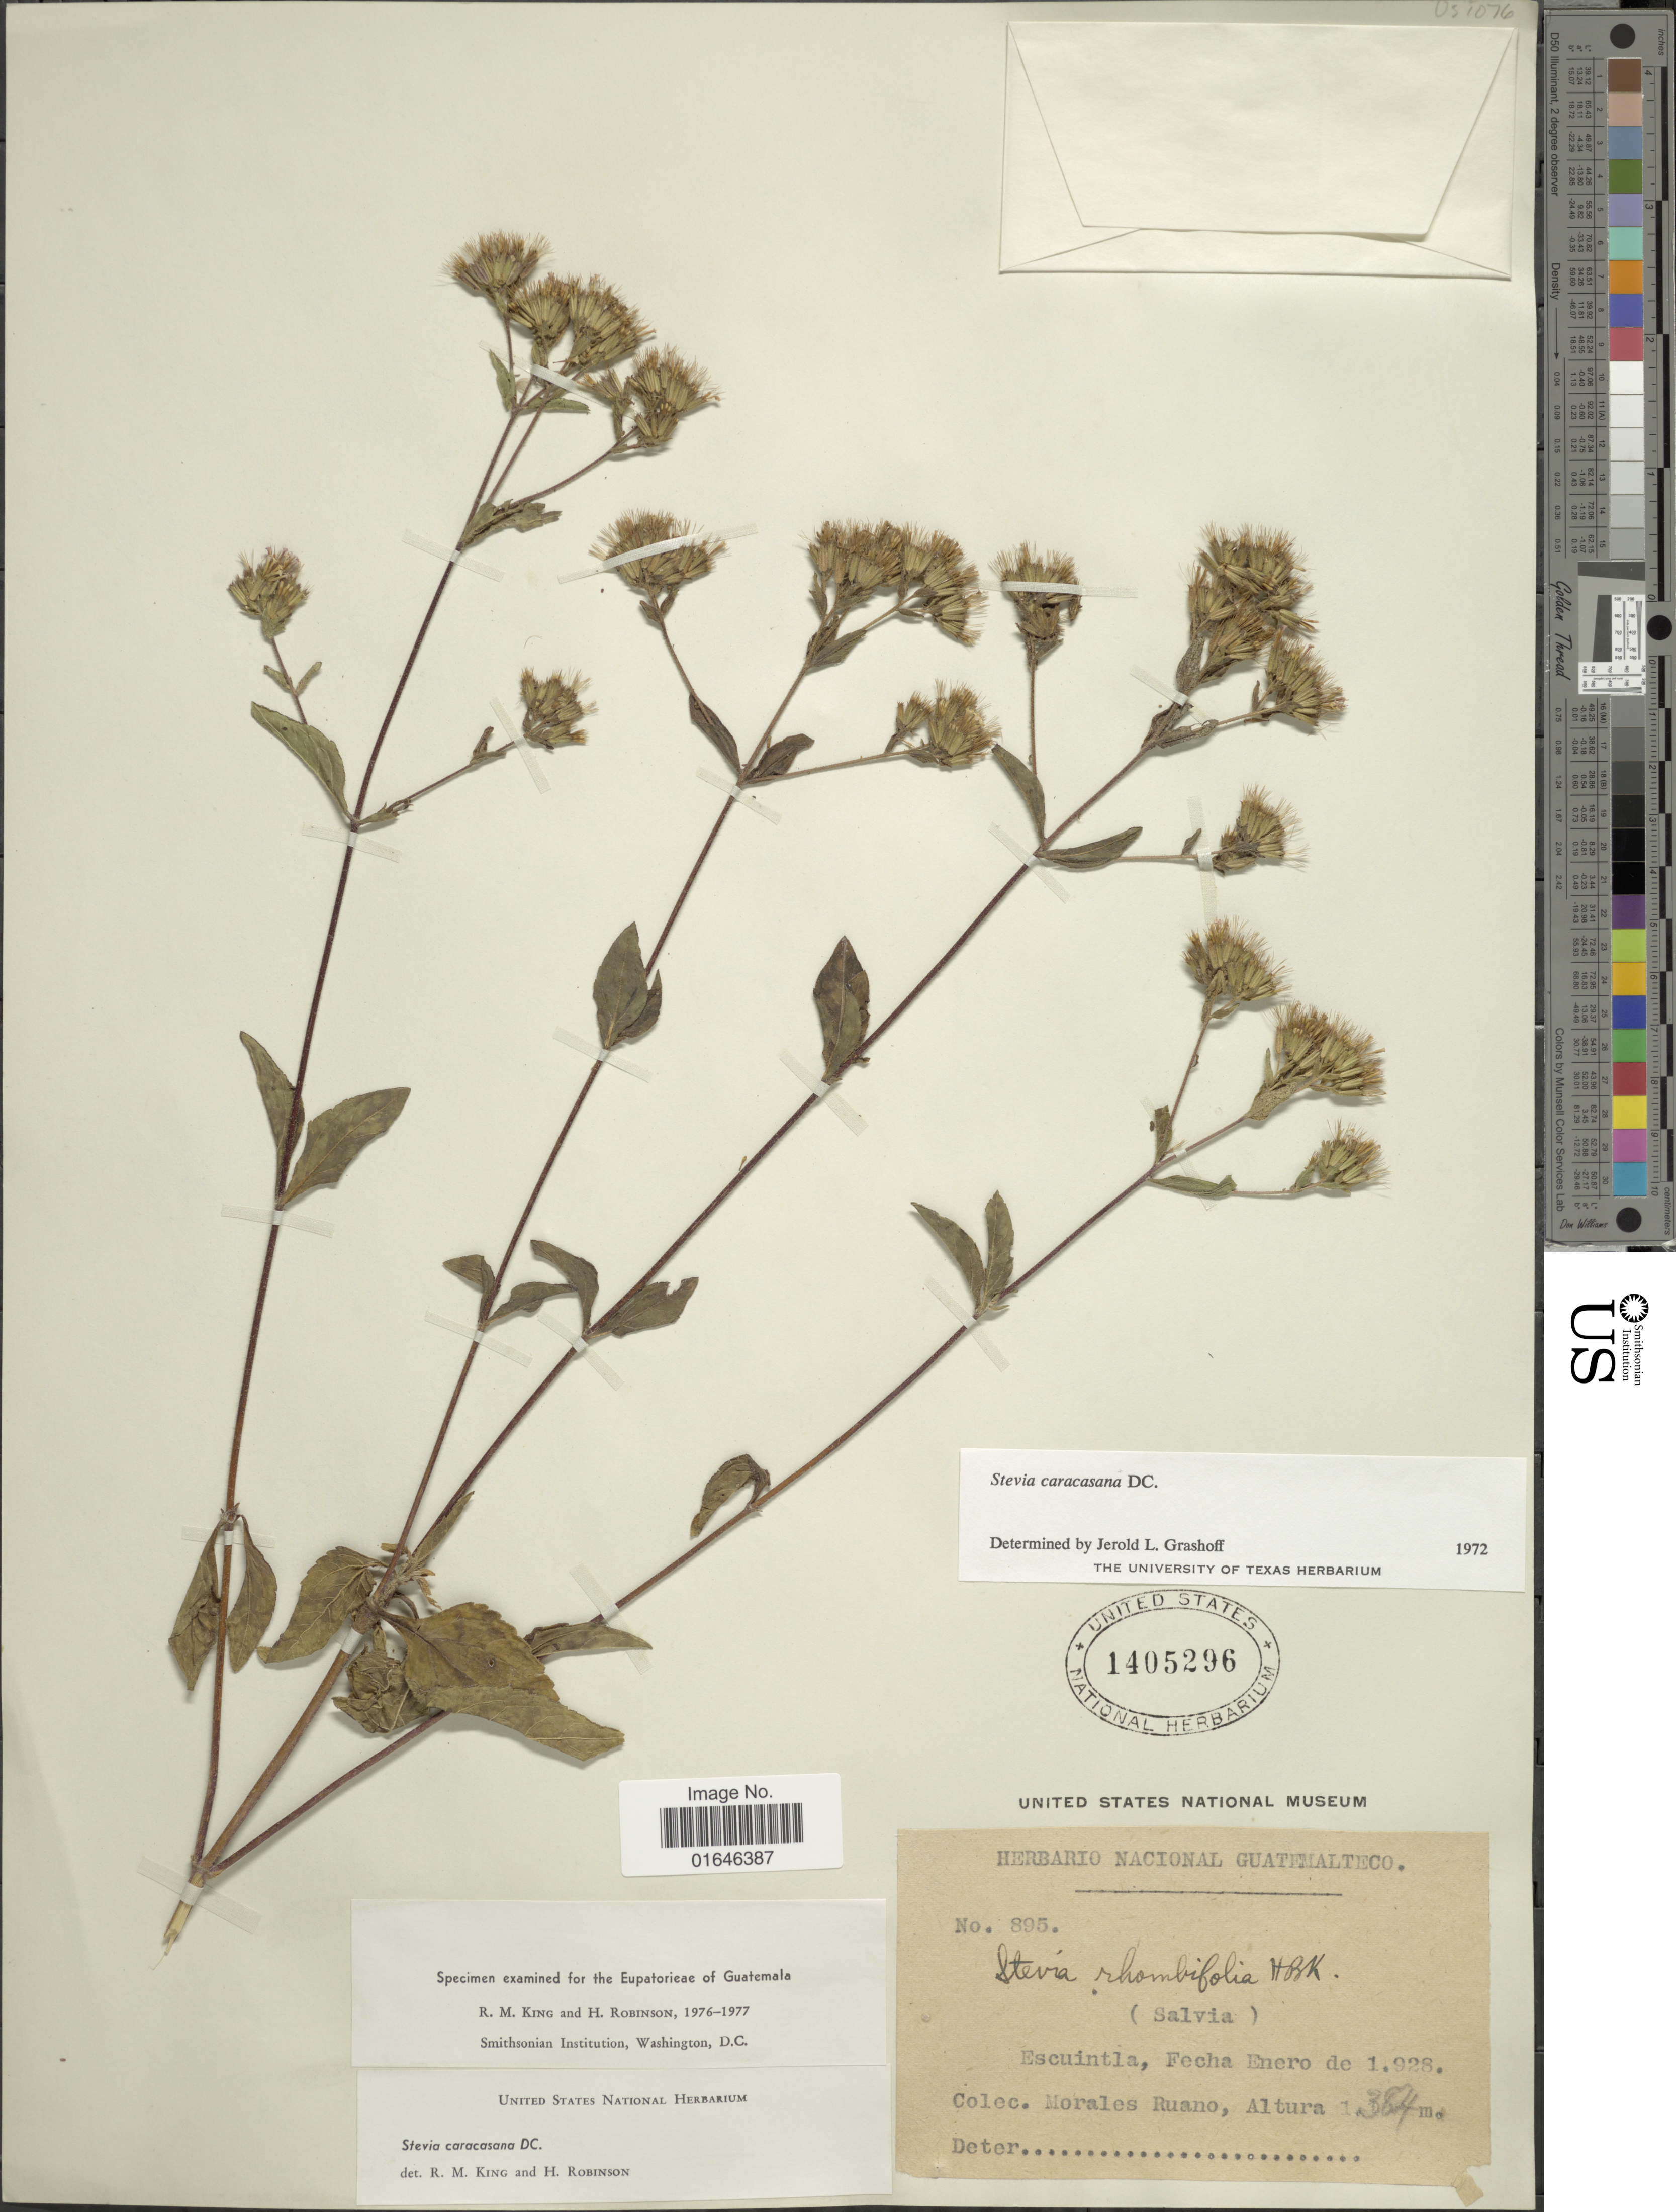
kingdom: Plantae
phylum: Tracheophyta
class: Magnoliopsida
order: Asterales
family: Asteraceae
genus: Stevia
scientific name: Stevia caracasana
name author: DC.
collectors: J. Morales R.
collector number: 895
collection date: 1928-01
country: Guatemala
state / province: Escuintla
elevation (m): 1384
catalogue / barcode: US 1405296